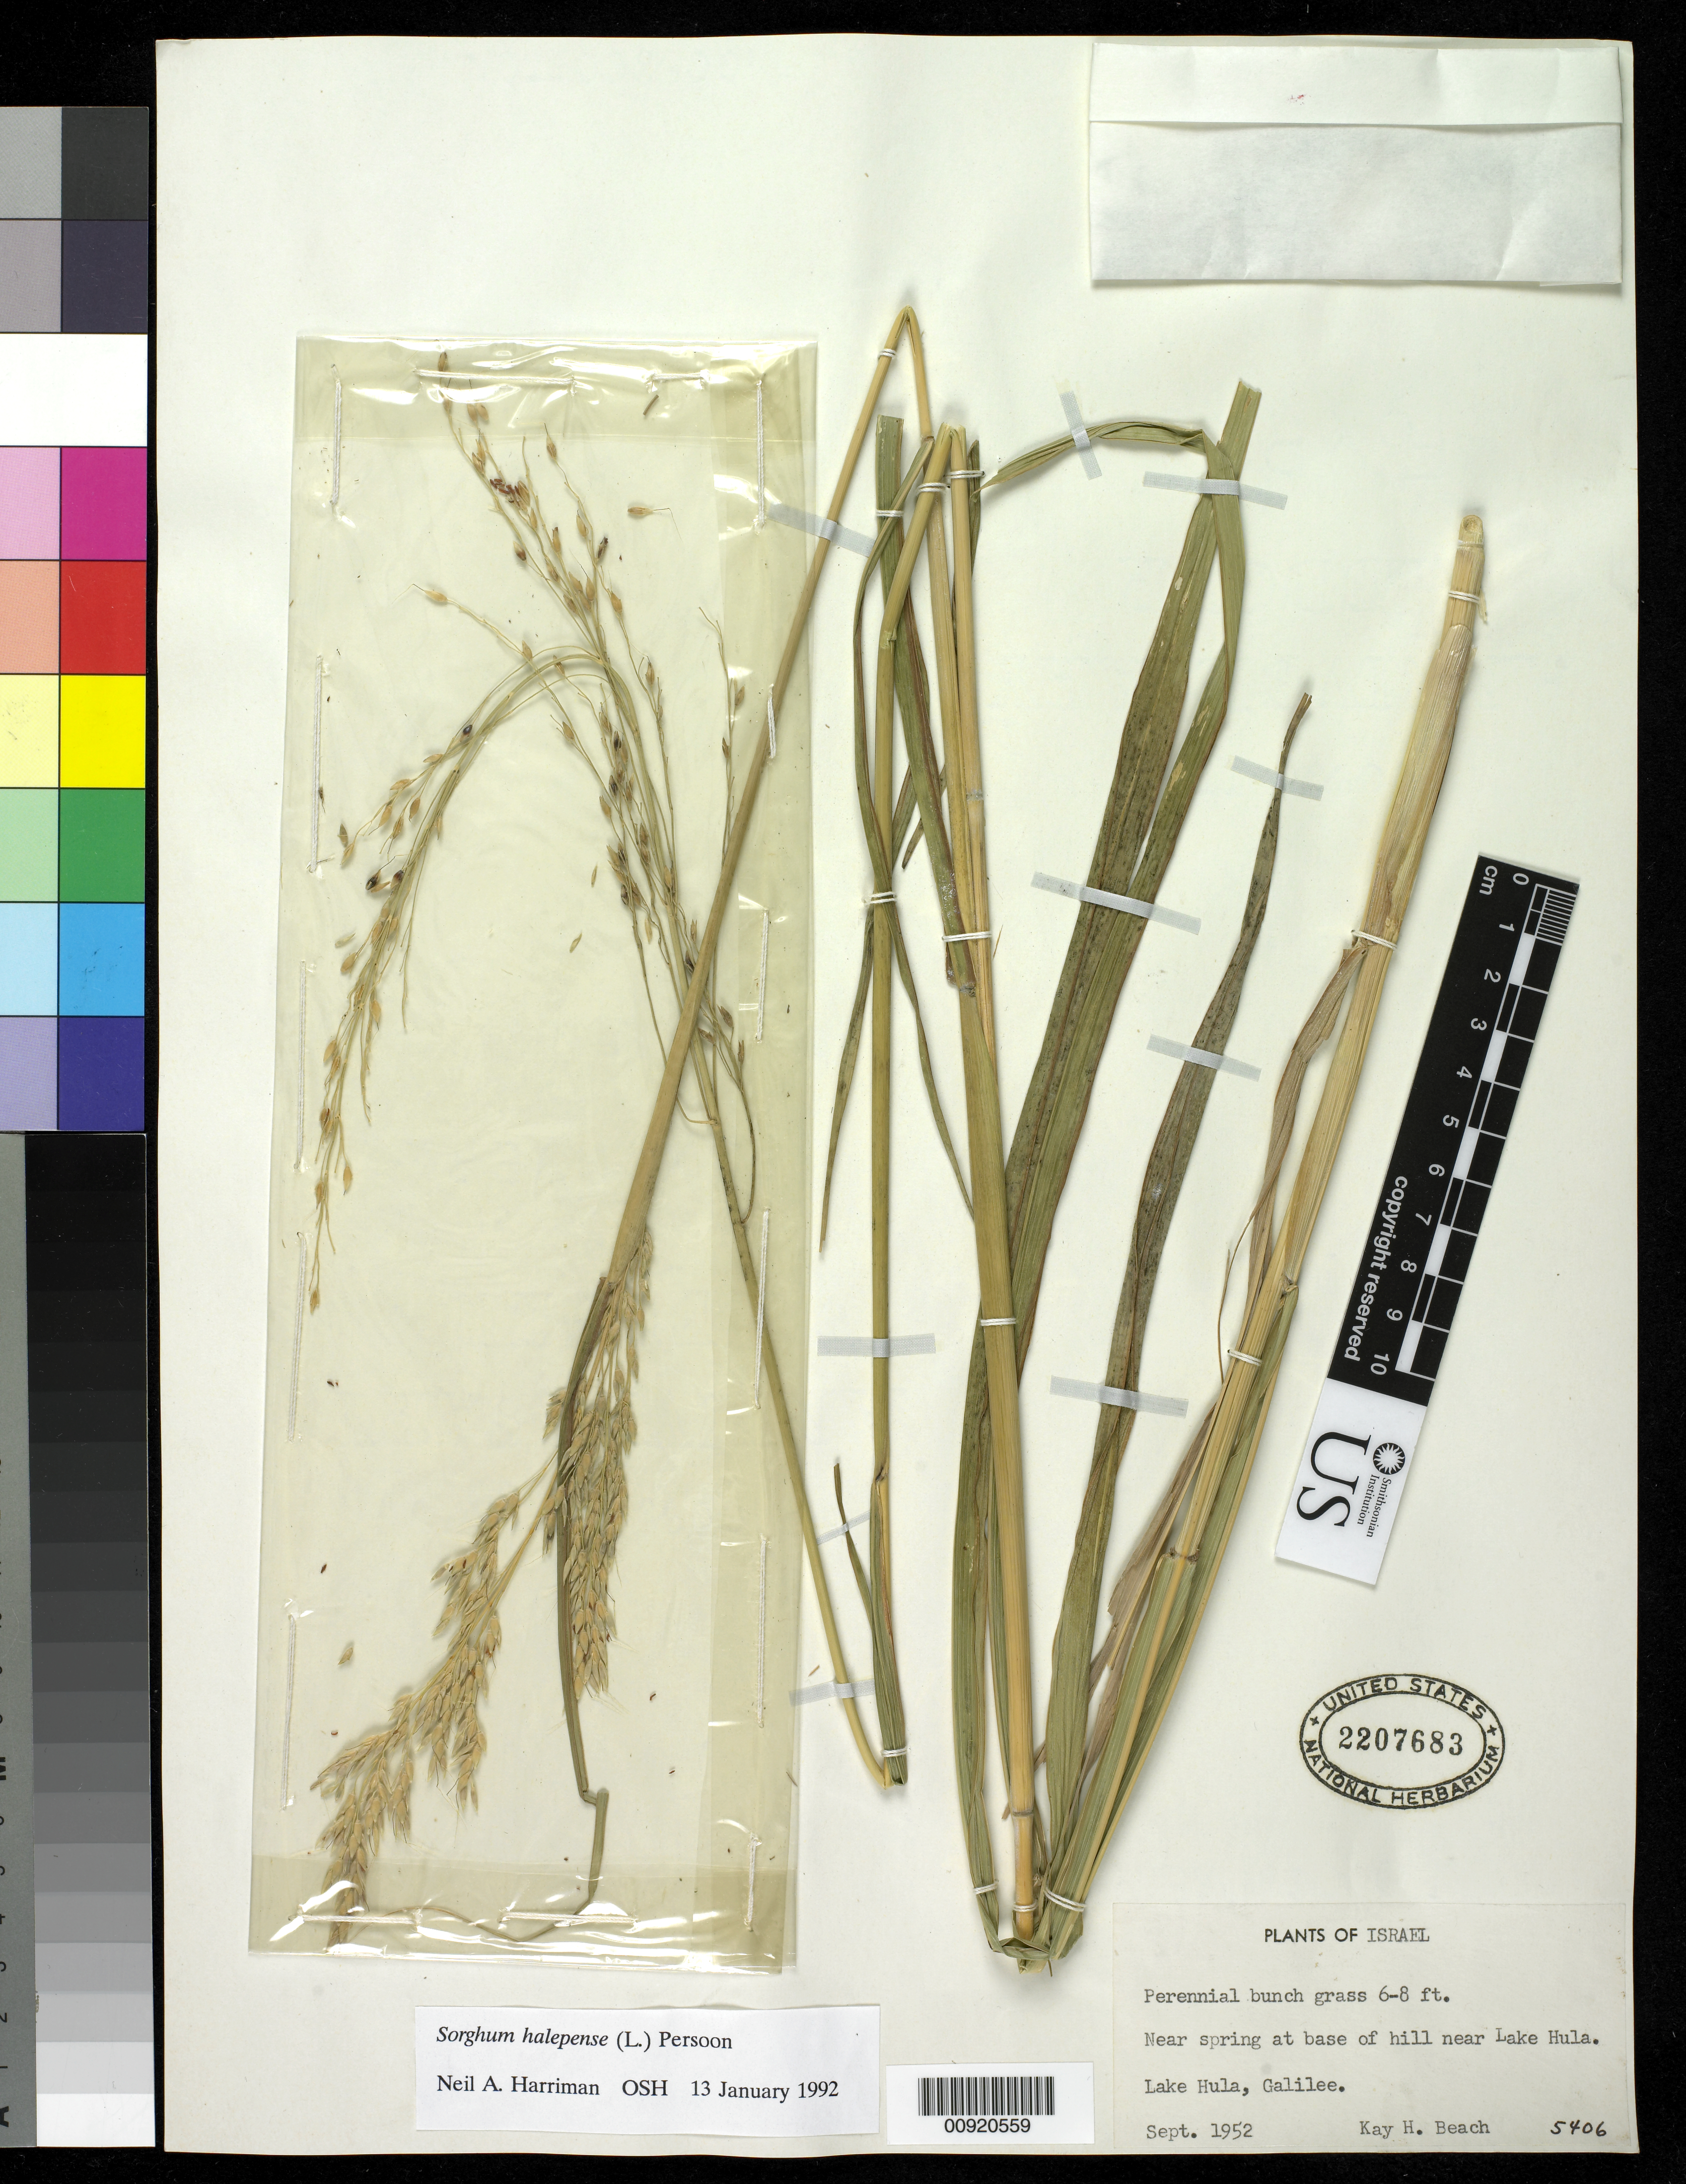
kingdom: Plantae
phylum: Tracheophyta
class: Liliopsida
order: Poales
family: Poaceae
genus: Sorghum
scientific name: Sorghum halepense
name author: (L.) Pers.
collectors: K. H. Beach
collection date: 1952-09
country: Israel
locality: Lake Hula, near Galilee. Near spring at base of hill near Lake Hula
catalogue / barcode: US 2207683